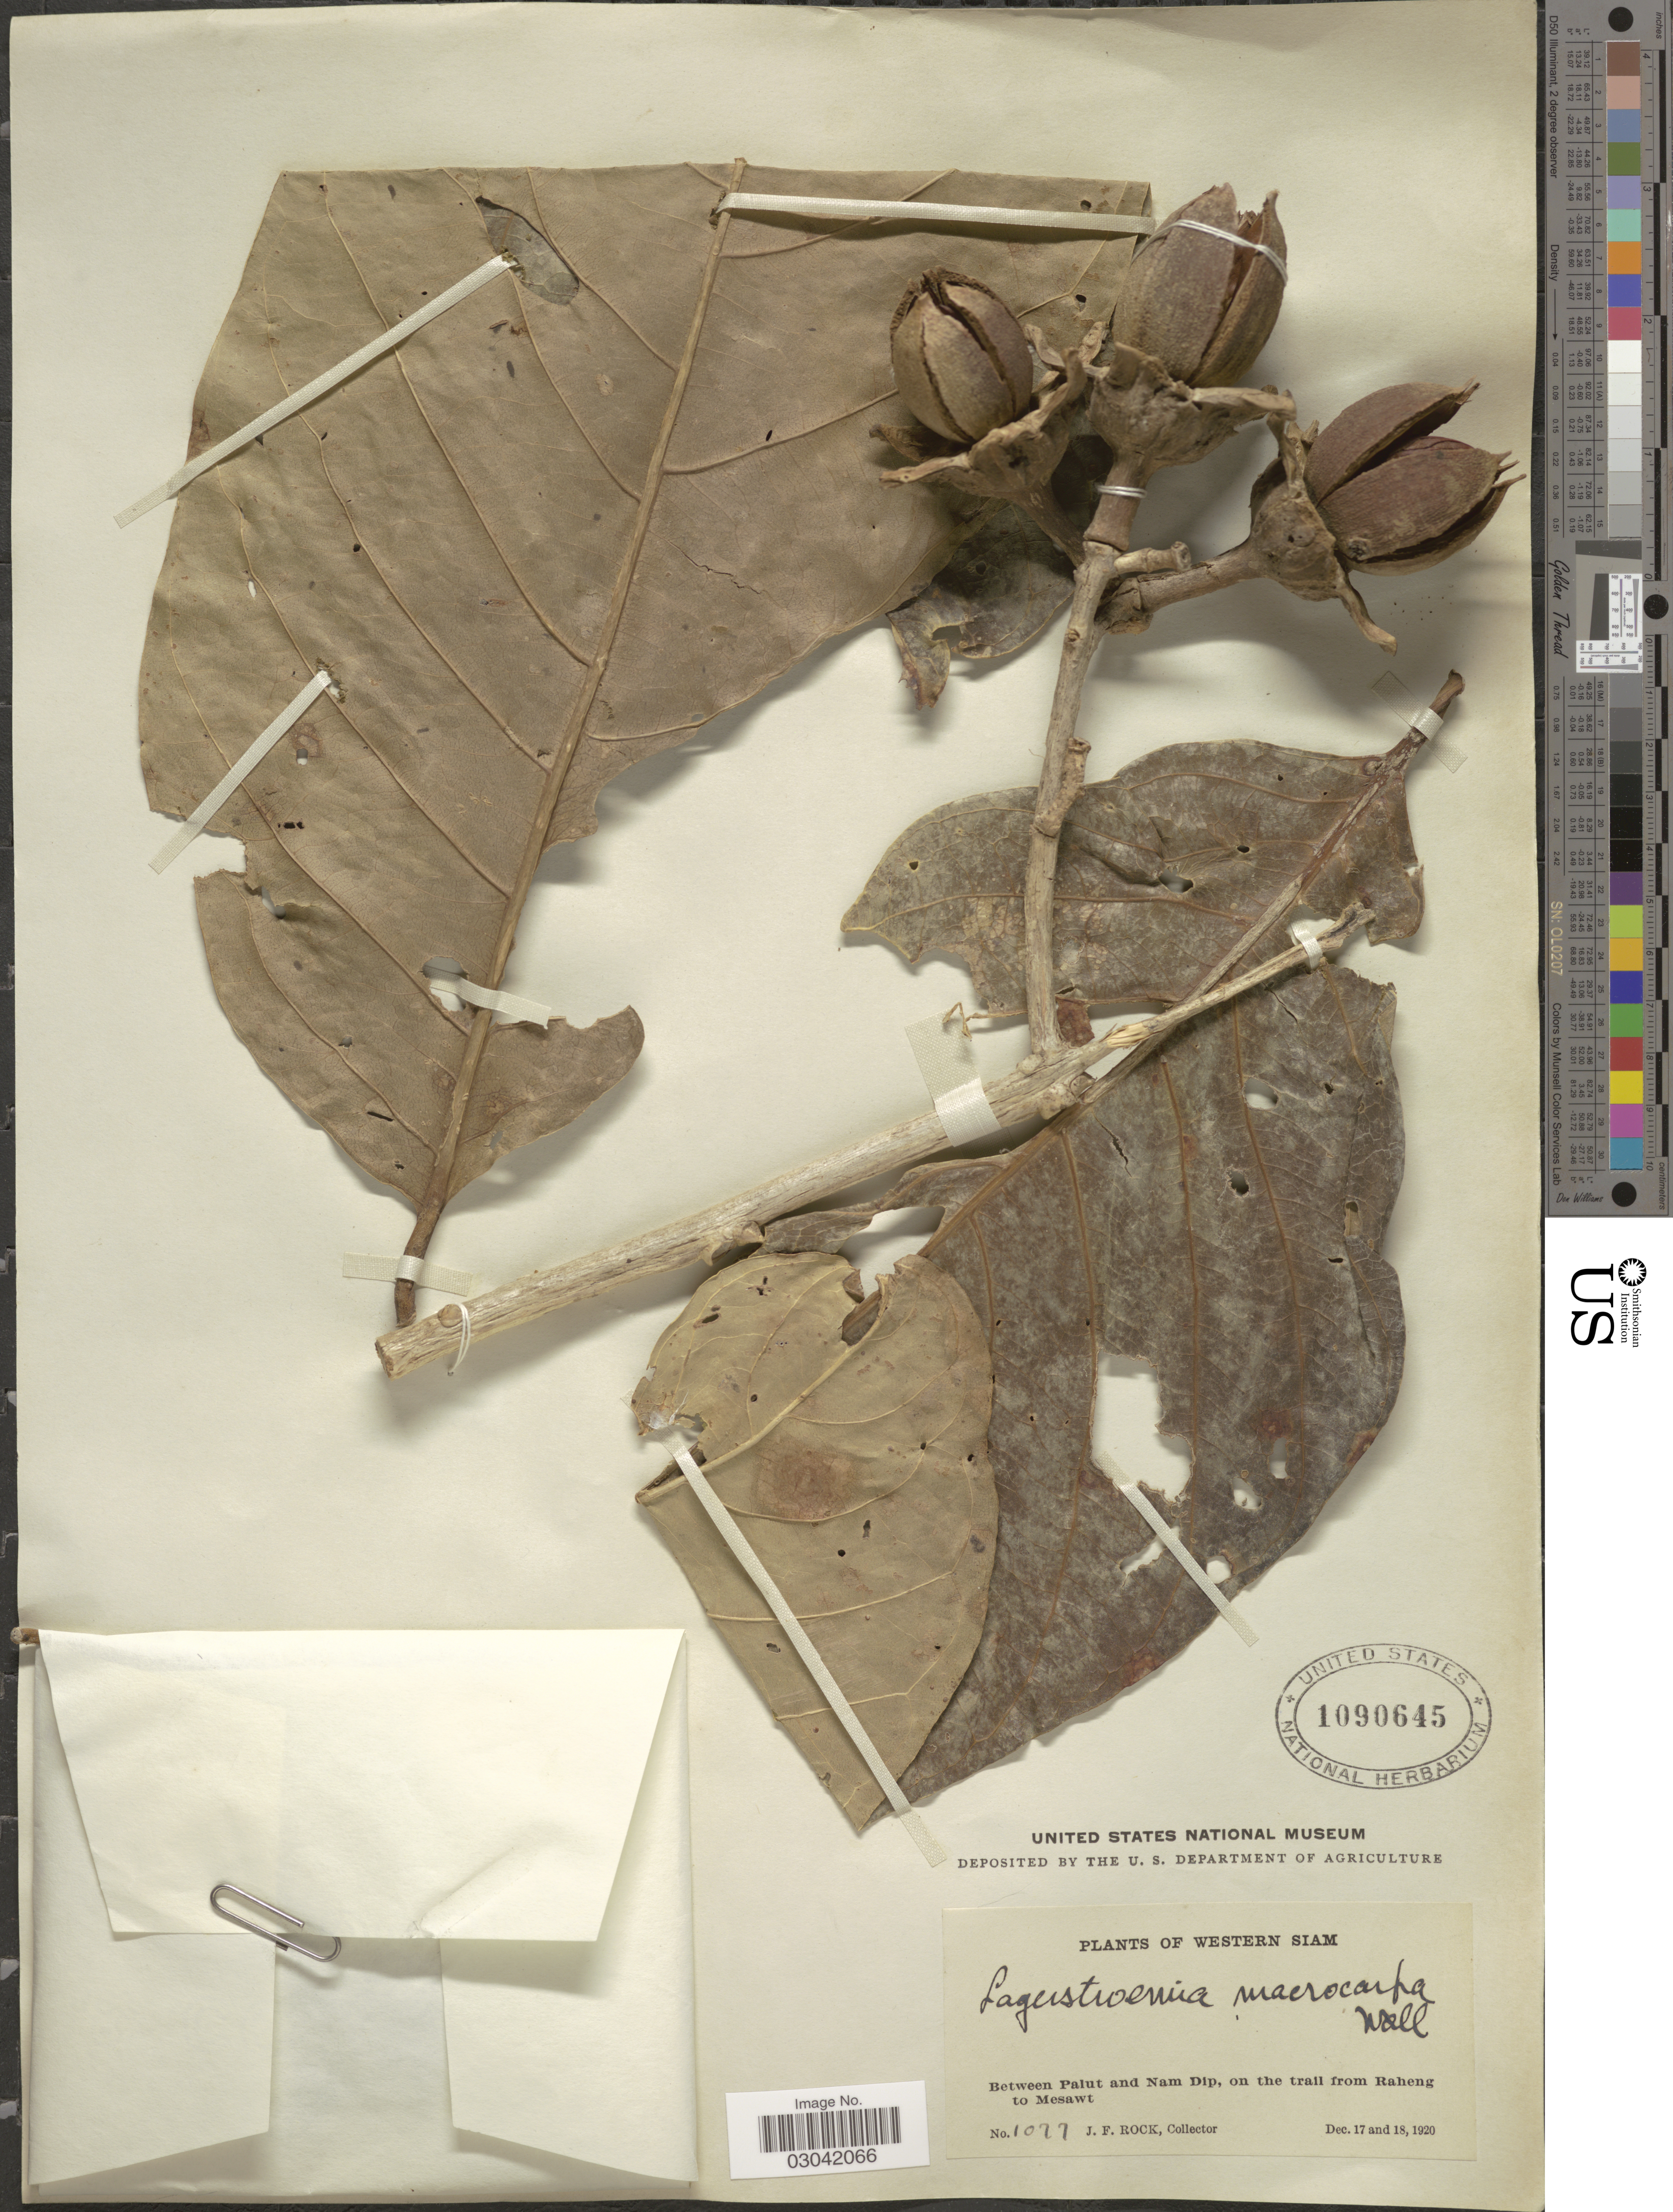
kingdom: Plantae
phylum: Tracheophyta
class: Magnoliopsida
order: Myrtales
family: Lythraceae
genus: Lagerstroemia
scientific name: Lagerstroemia macrocarpa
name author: Wall.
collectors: J. Rock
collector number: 1077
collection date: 1920-12-17/1920-12-18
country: Thailand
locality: Western Siam. Between Palut and Nam Dip, on the trail from Raheng to Mesawt.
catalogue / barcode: US 1090645